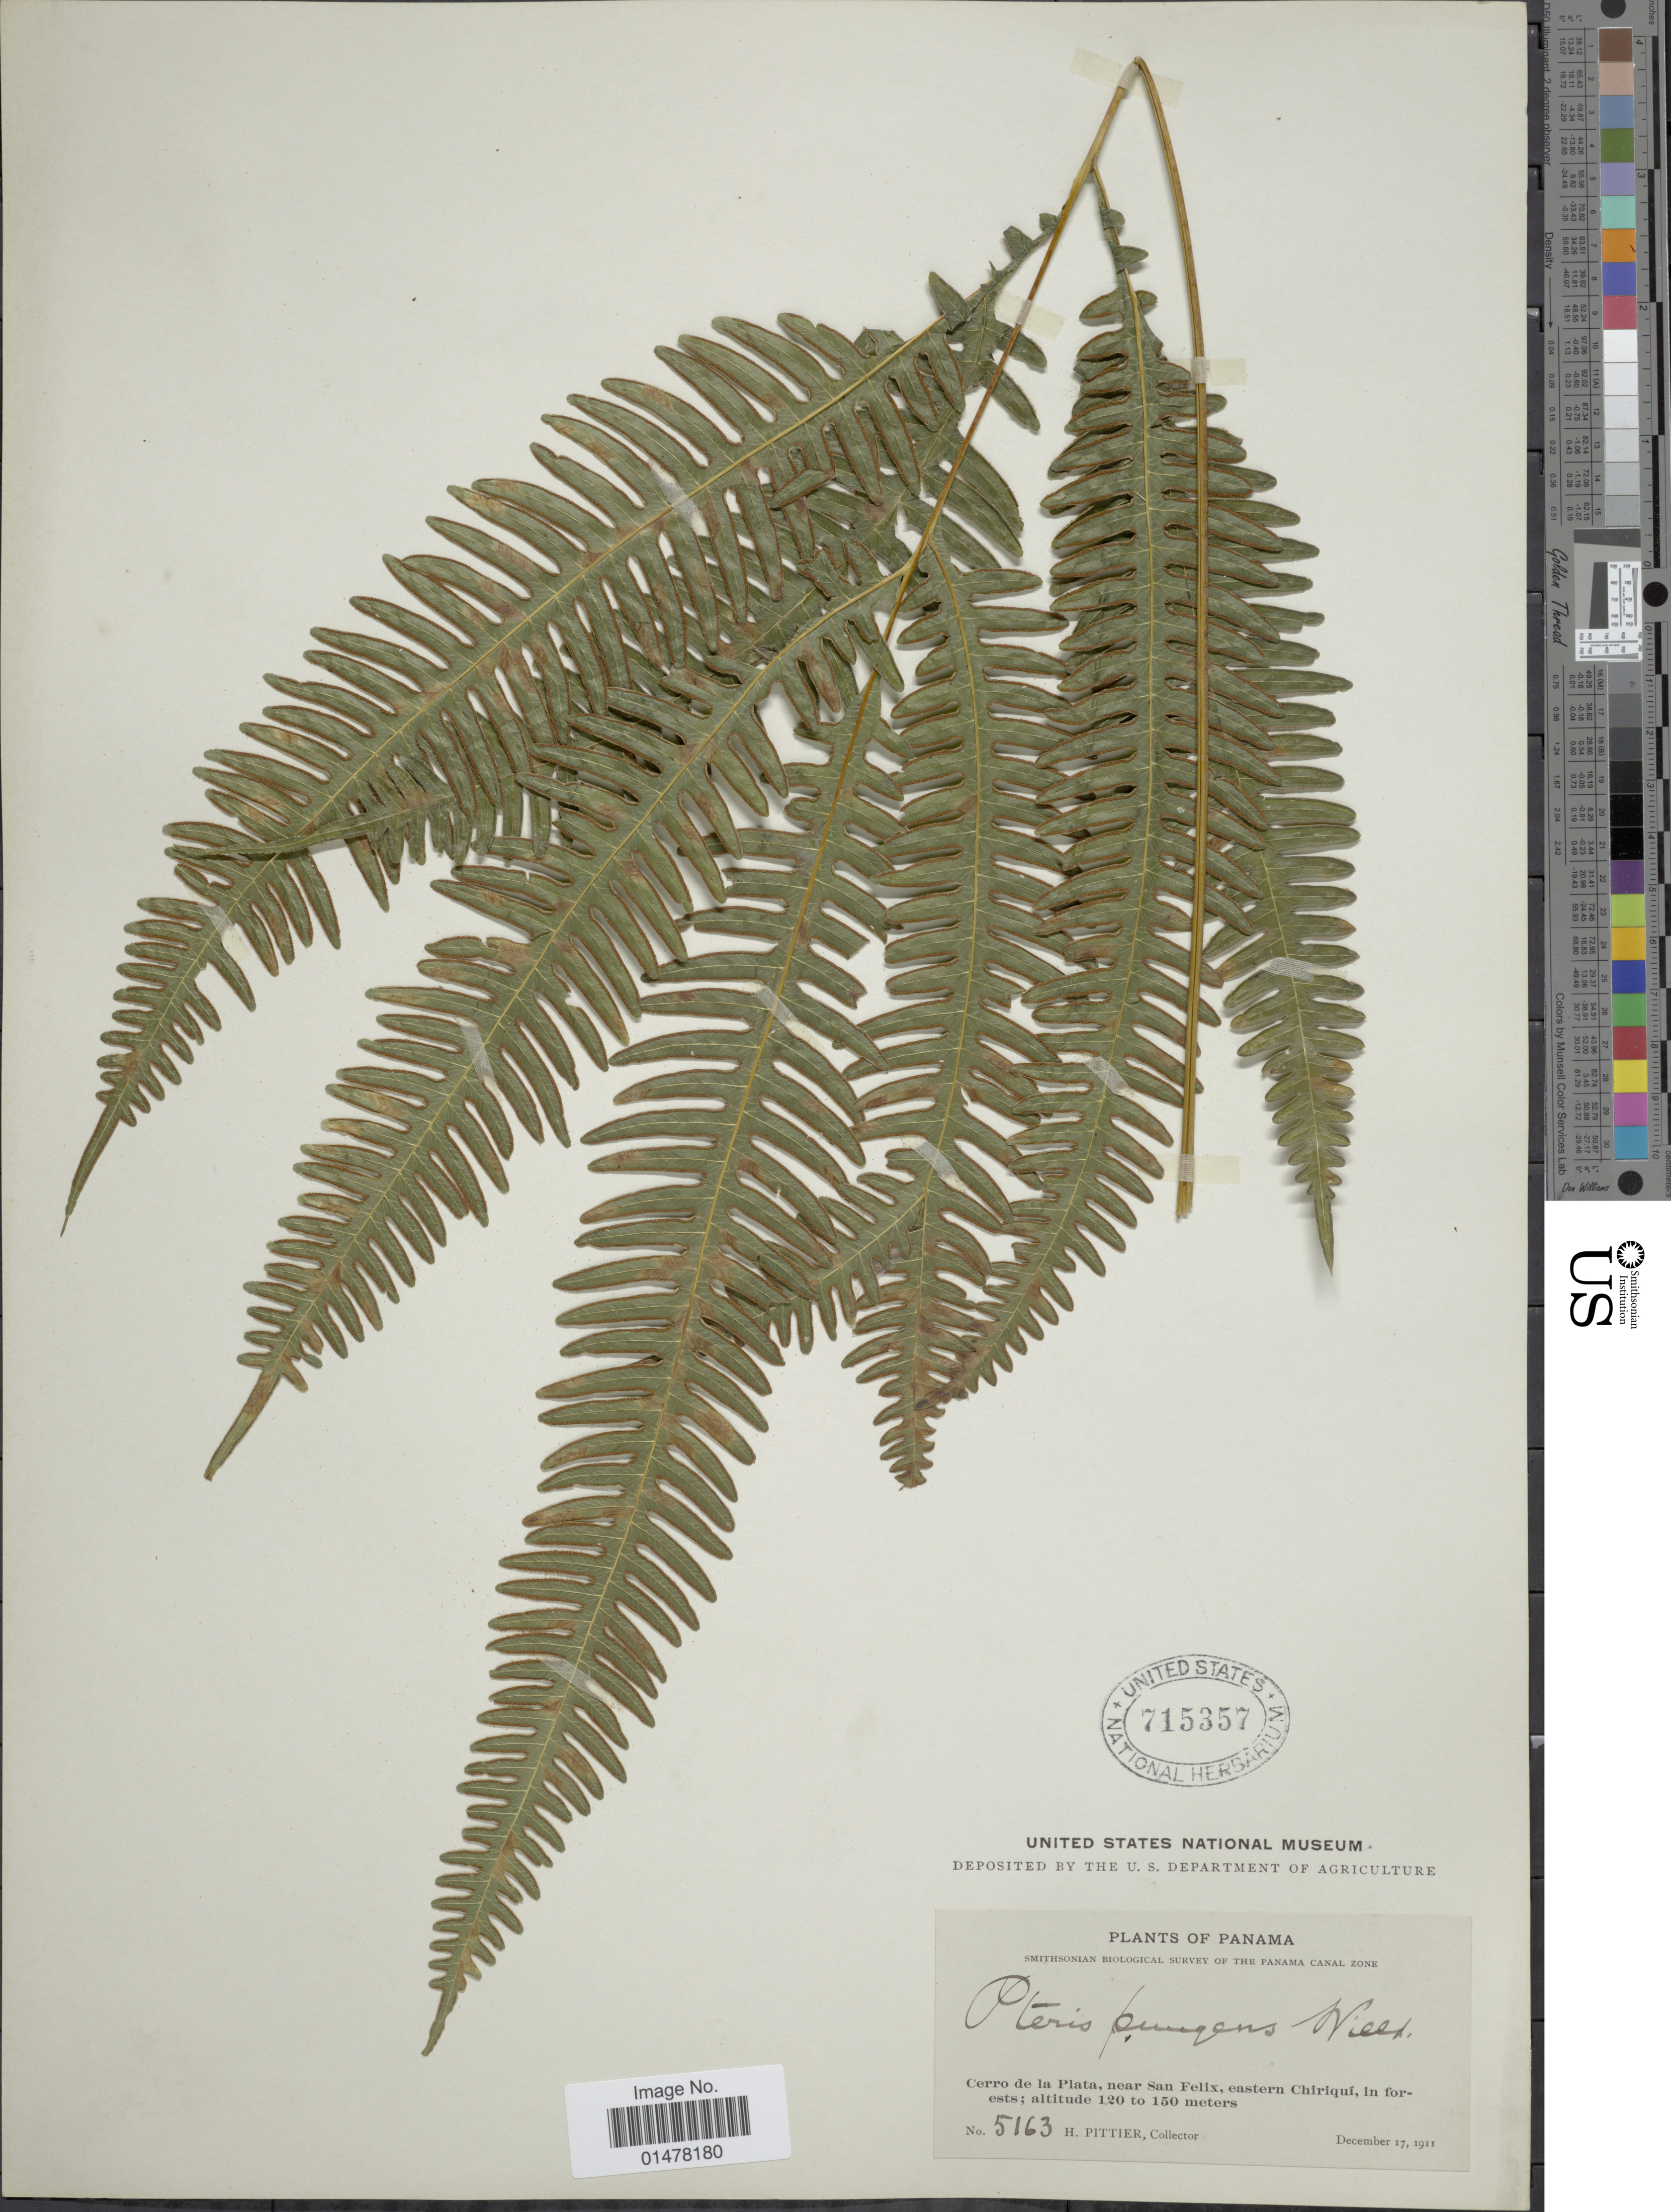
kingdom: Plantae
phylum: Tracheophyta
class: Polypodiopsida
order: Polypodiales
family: Pteridaceae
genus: Pteris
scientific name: Pteris pungens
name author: Willd.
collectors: H. F. Pittier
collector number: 5163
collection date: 1911-12-17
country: Panama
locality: Plants of Panama, Cerro de la Plata, near San Felix, easters Chiriqui, in forest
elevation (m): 120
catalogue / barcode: US 715357